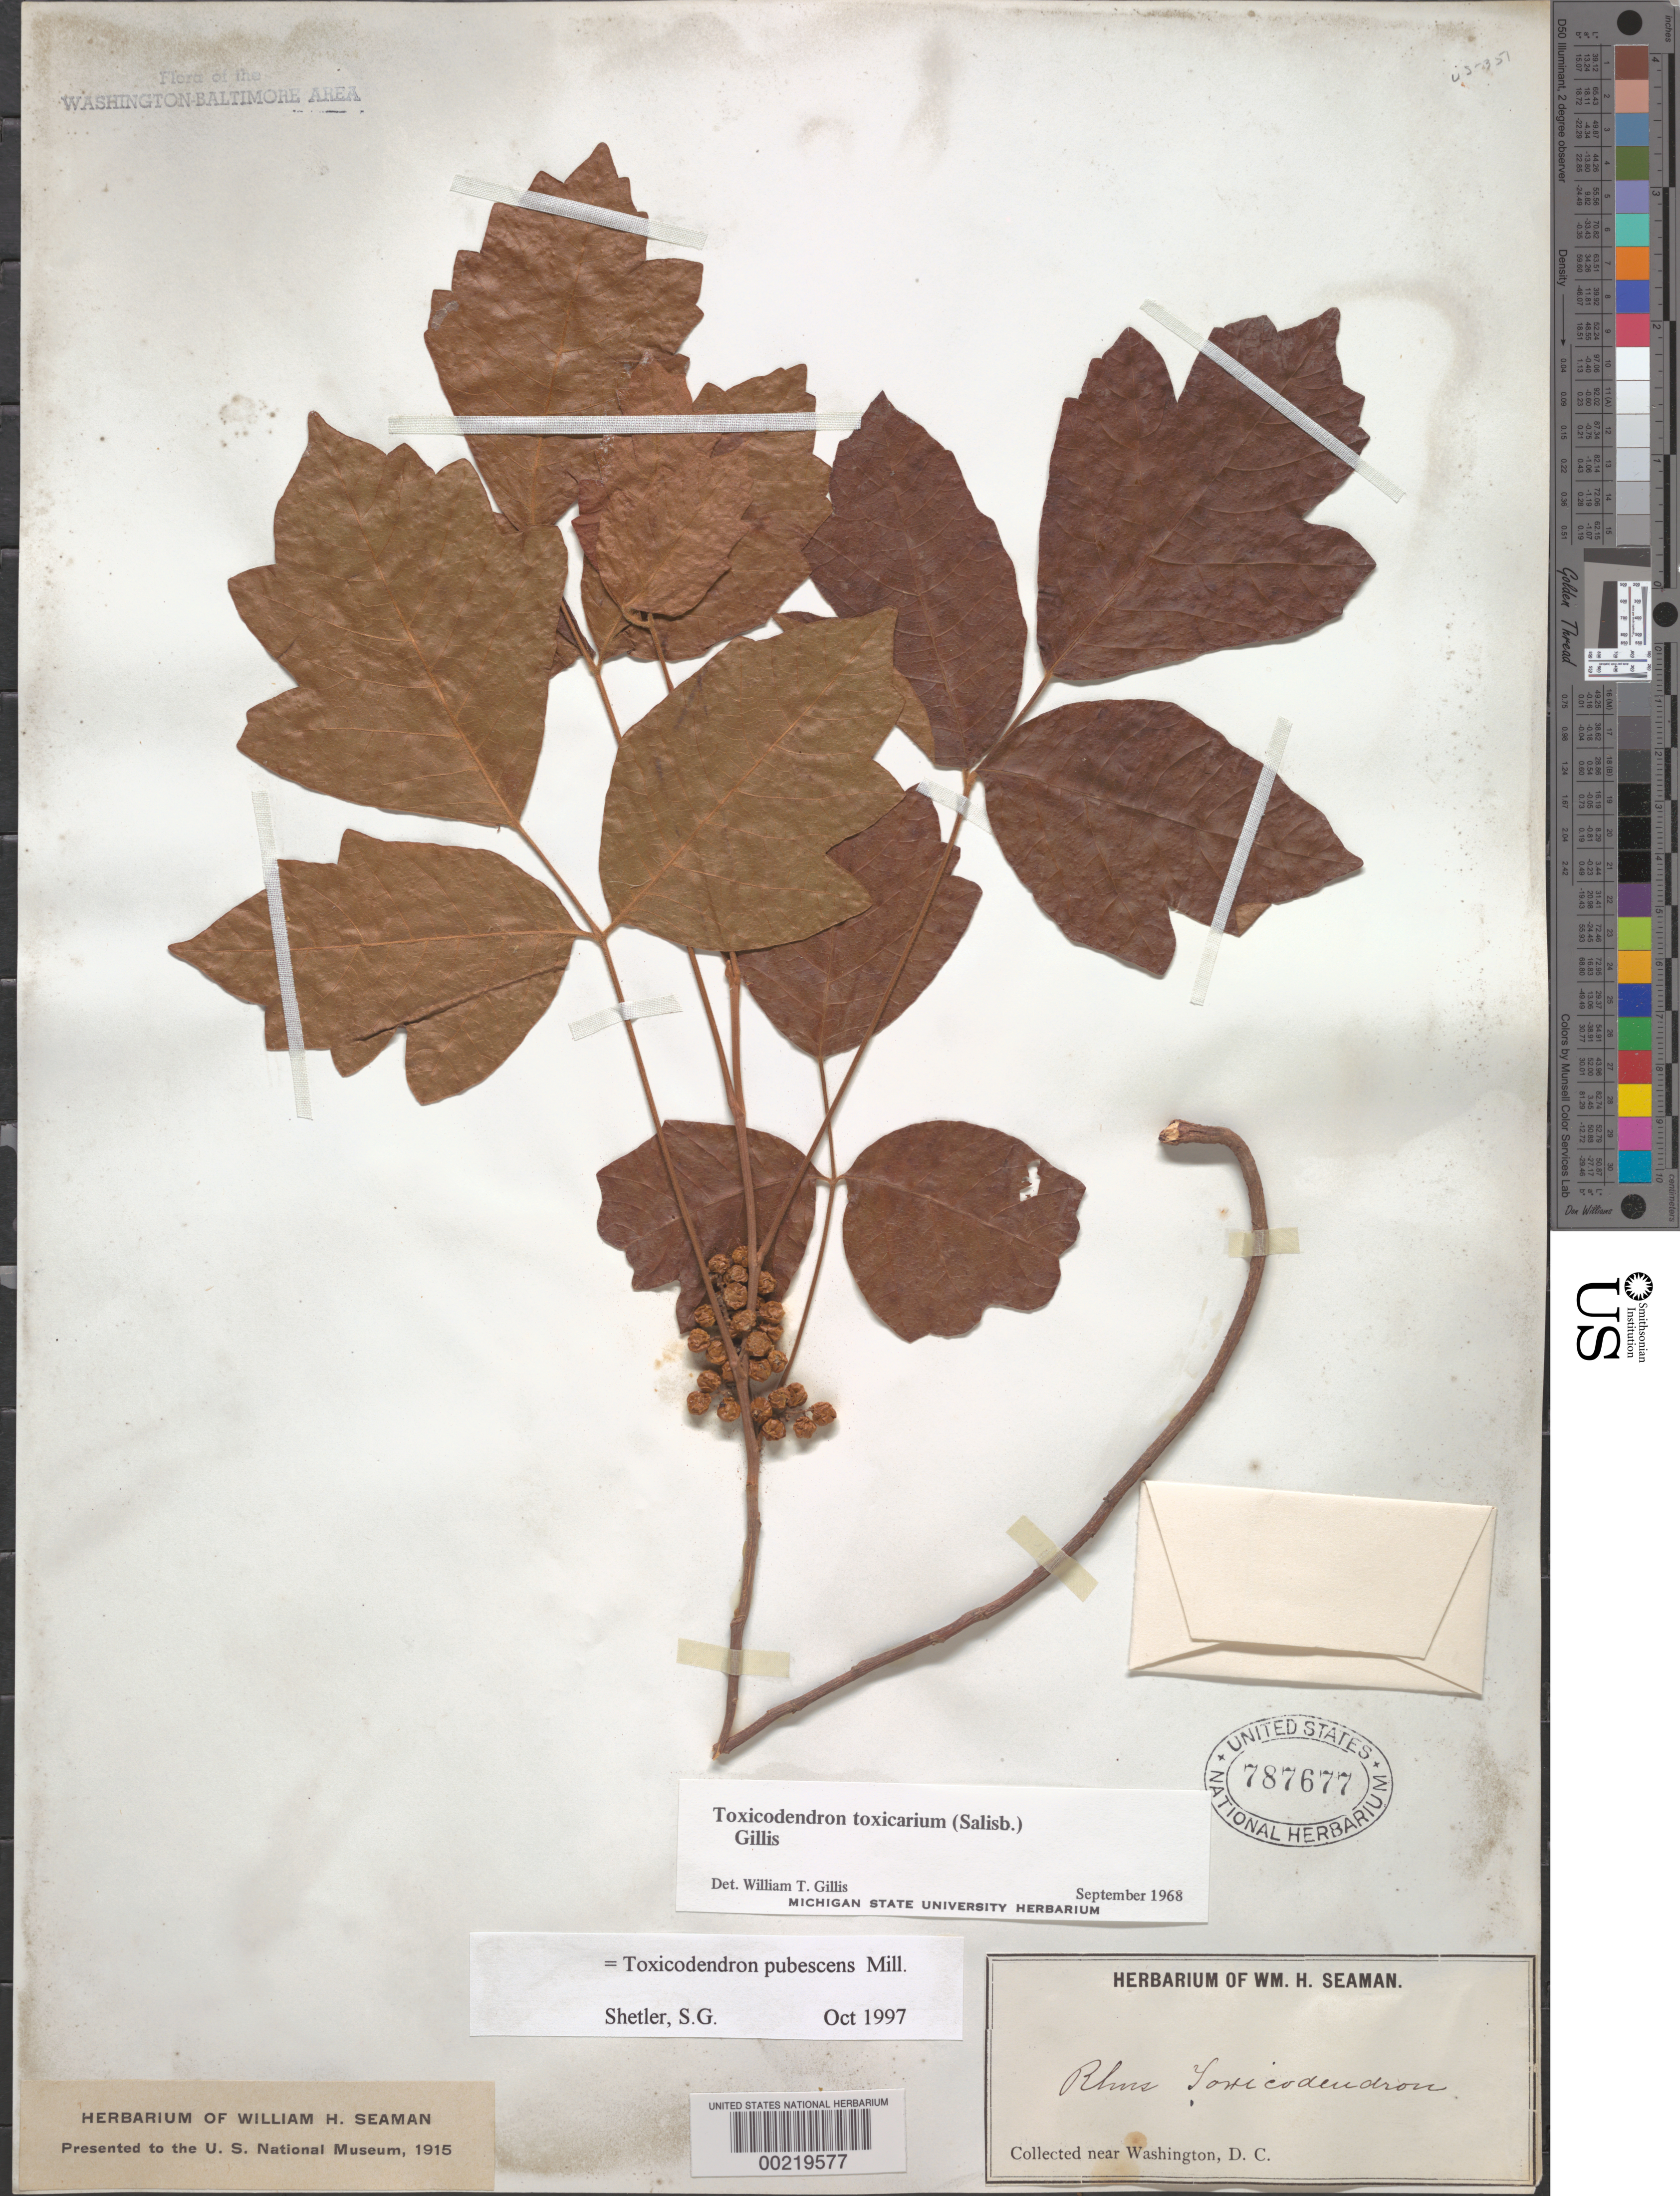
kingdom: Plantae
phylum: Tracheophyta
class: Magnoliopsida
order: Sapindales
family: Anacardiaceae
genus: Toxicodendron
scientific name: Toxicodendron pubescens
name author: Mill.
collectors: W. Seaman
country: United States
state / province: District of Columbia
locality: Near Washington DC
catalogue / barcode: US 787677